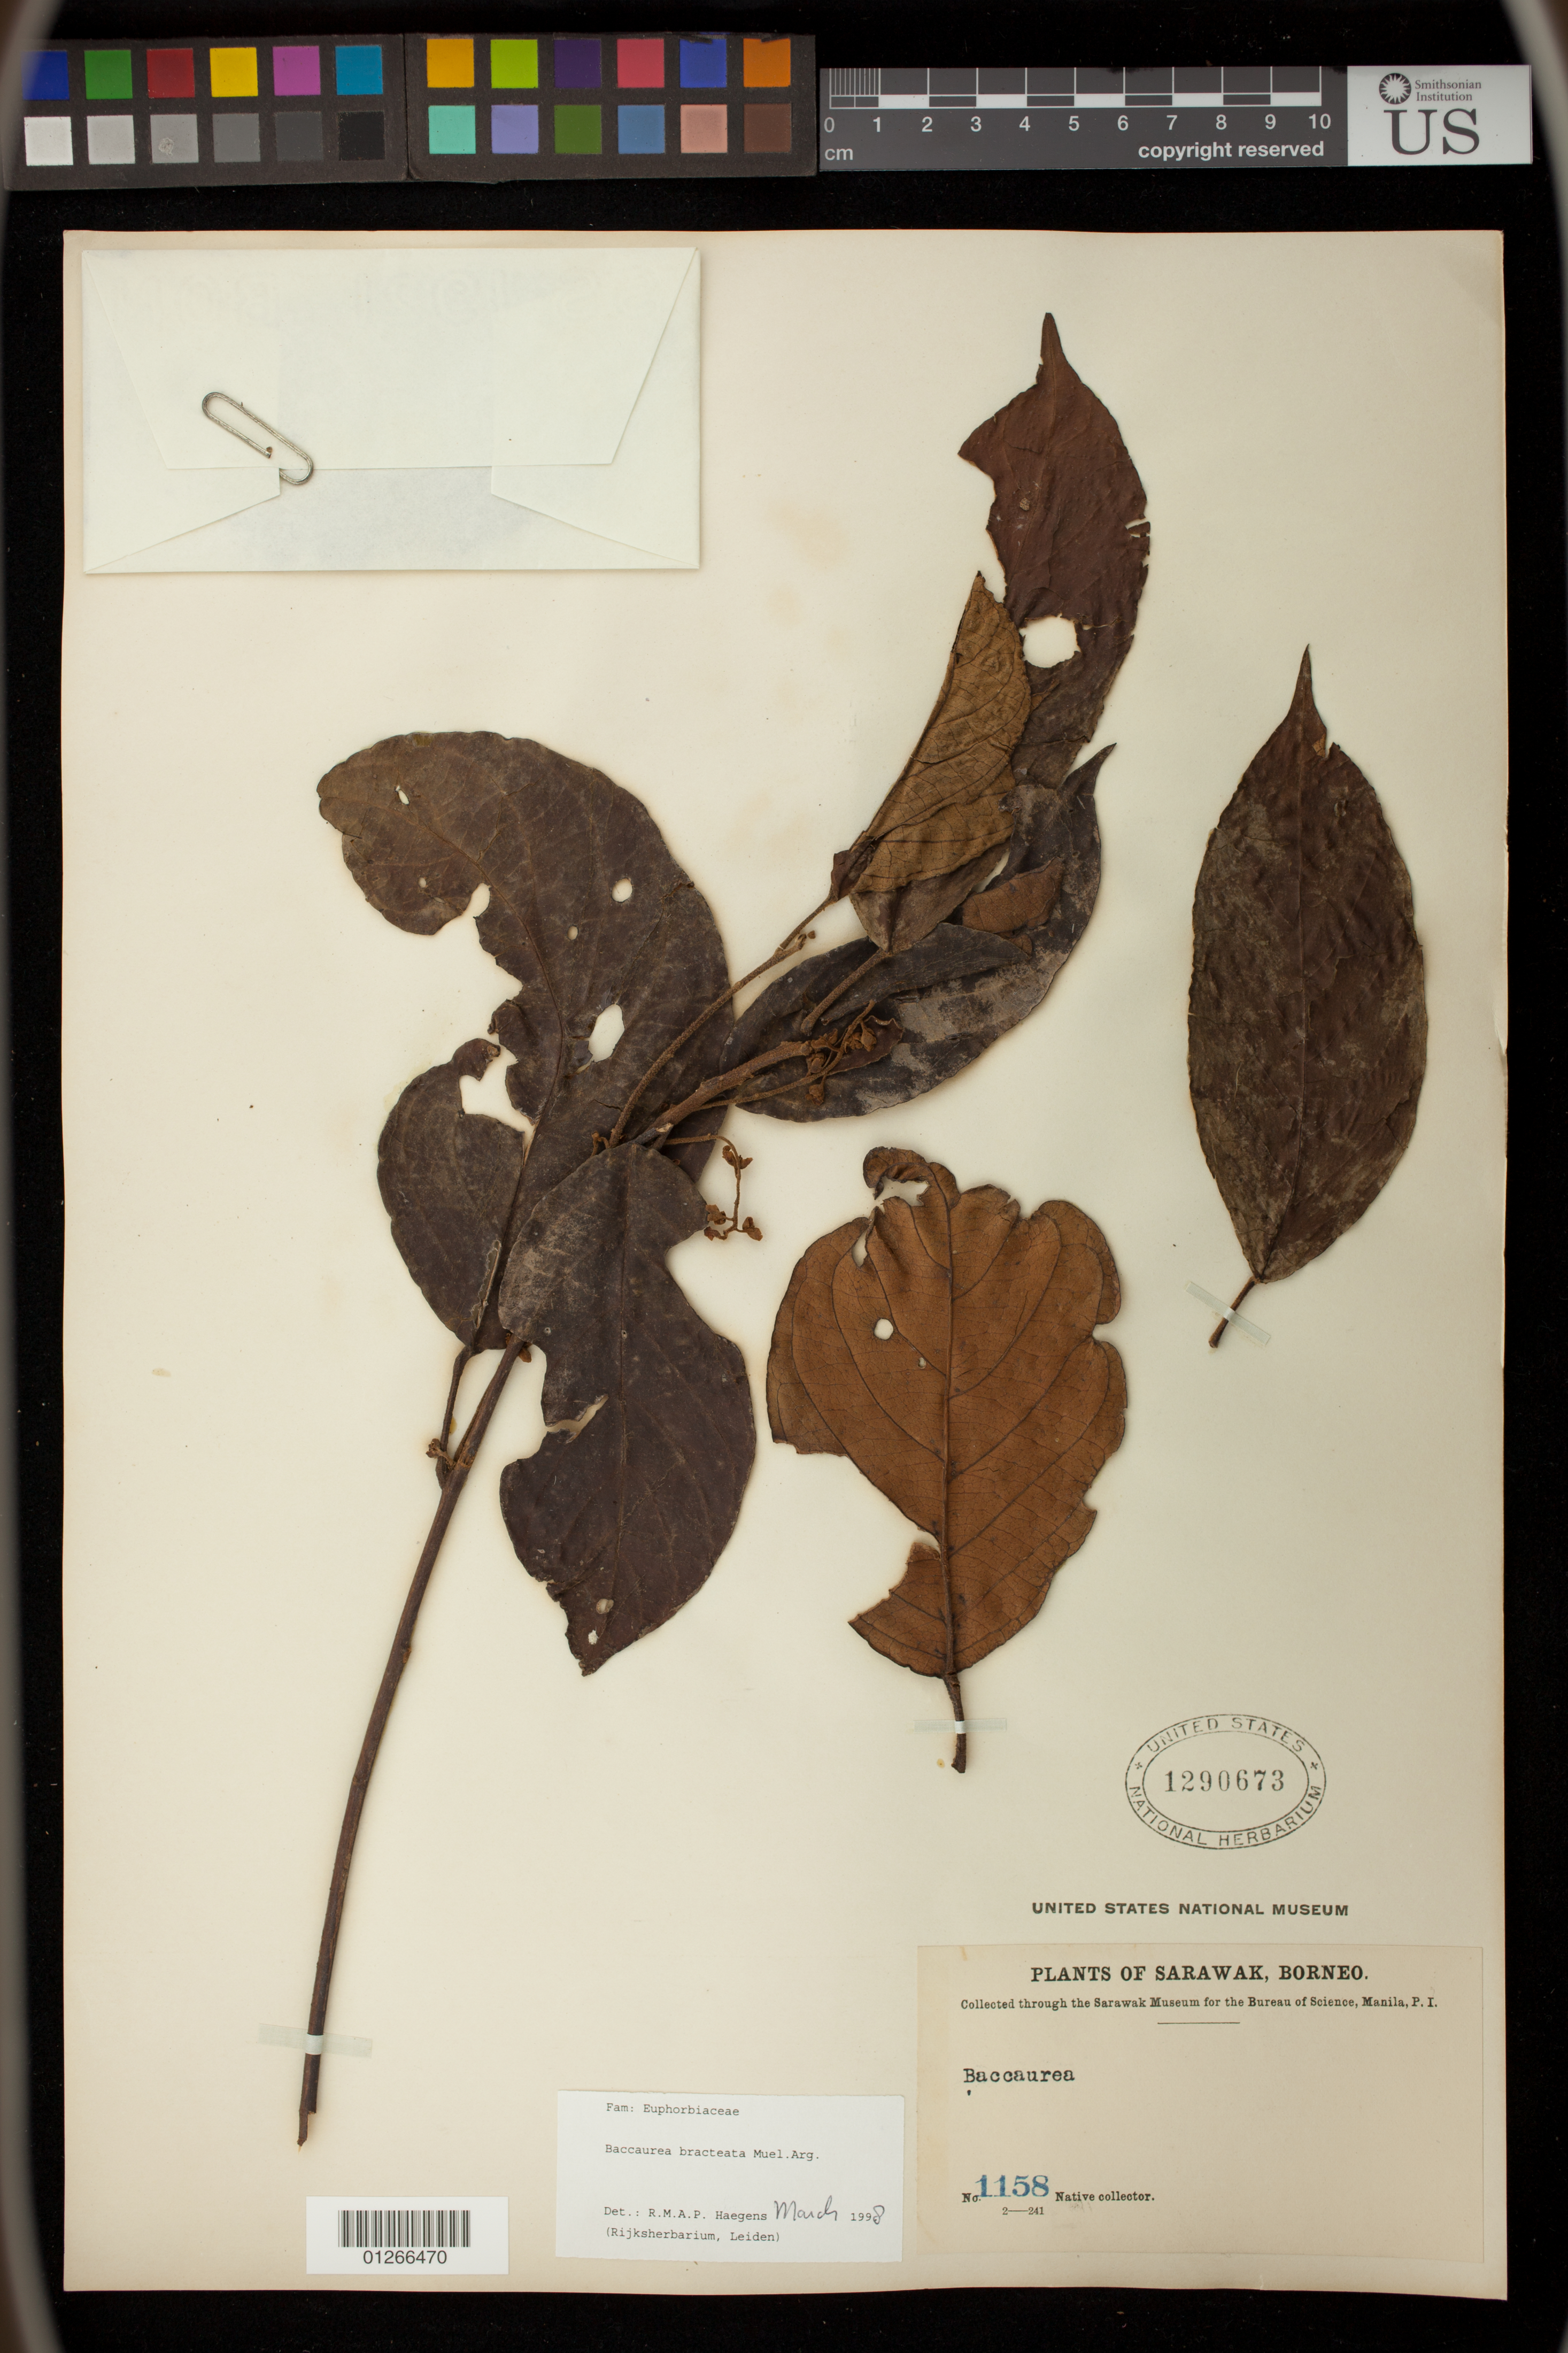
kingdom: Plantae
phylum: Tracheophyta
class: Magnoliopsida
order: Malpighiales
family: Phyllanthaceae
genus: Baccaurea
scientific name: Baccaurea bracteata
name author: Müll. Arg.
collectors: Native collector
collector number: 1158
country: Malaysia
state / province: Sarawak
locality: Borneo.